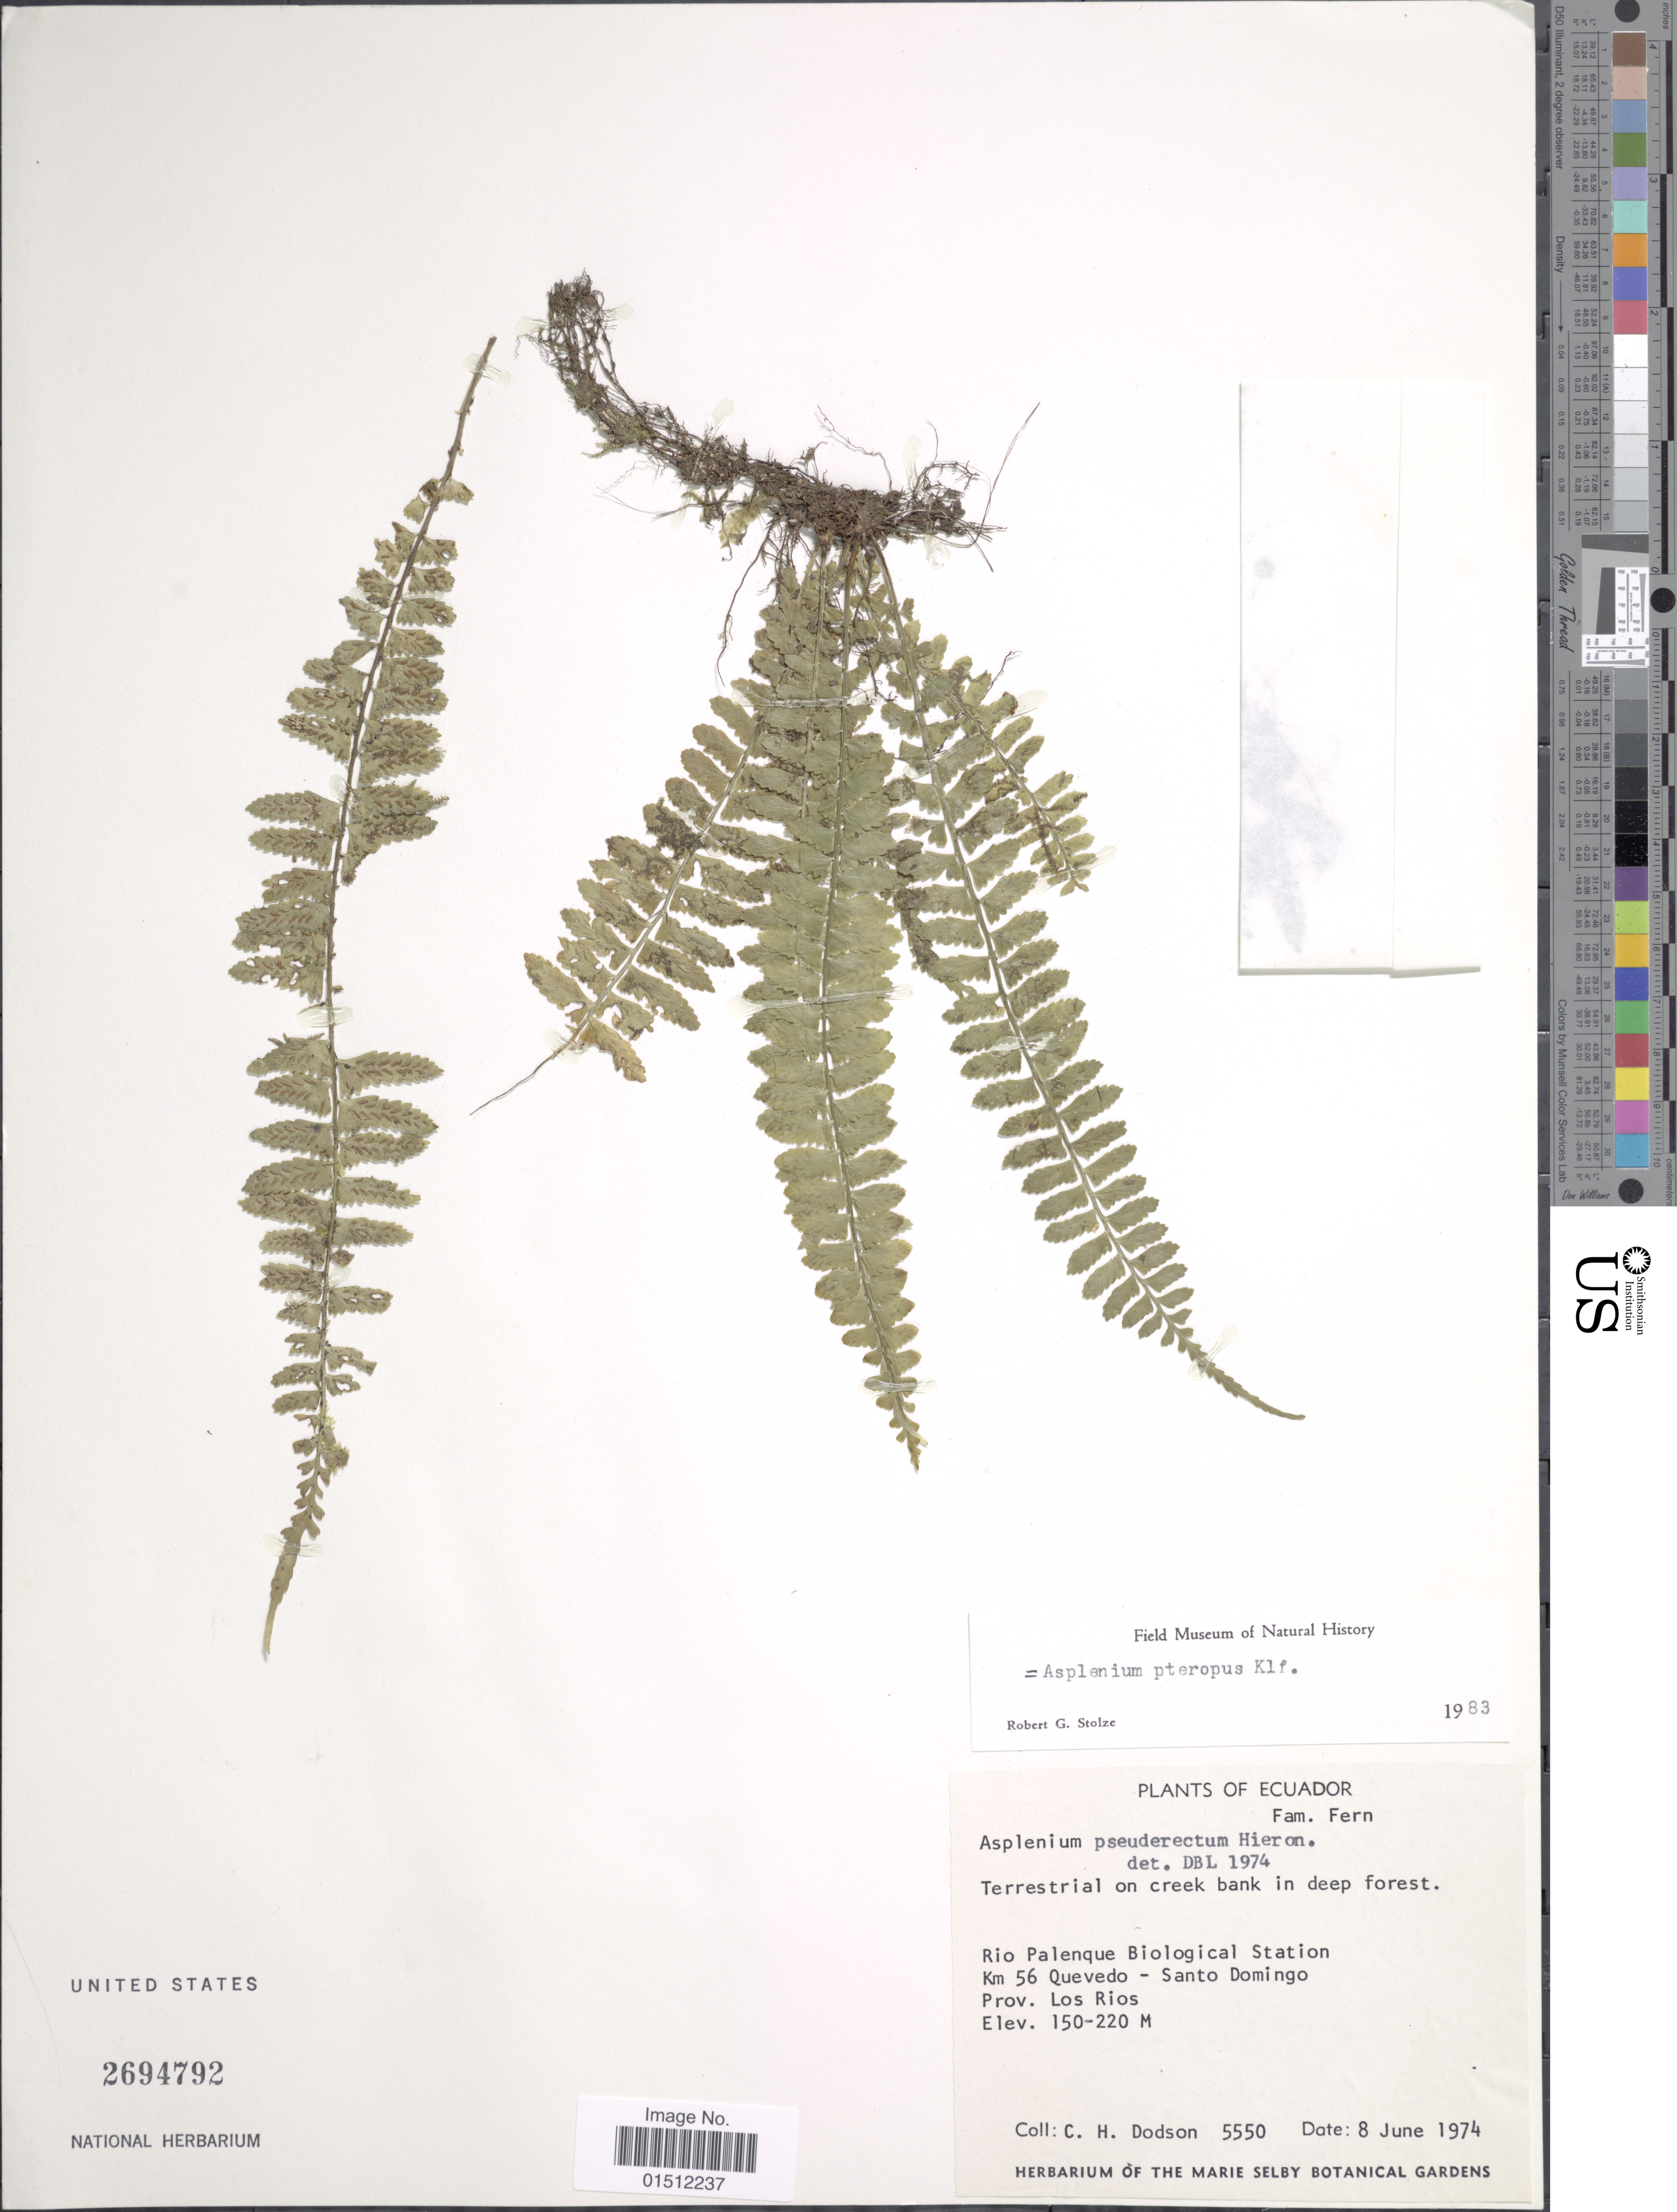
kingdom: Plantae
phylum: Tracheophyta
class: Polypodiopsida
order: Polypodiales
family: Aspleniaceae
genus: Asplenium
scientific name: Asplenium pteropus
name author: Kaulf.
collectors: C. H. Dodson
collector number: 5550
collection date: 1974-06-08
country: Ecuador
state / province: Los Ríos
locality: Rio palengue Biological Station Km 56 Quevedo - Santo Domingo. Prov. Los Rios.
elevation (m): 150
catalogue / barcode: US 2694792